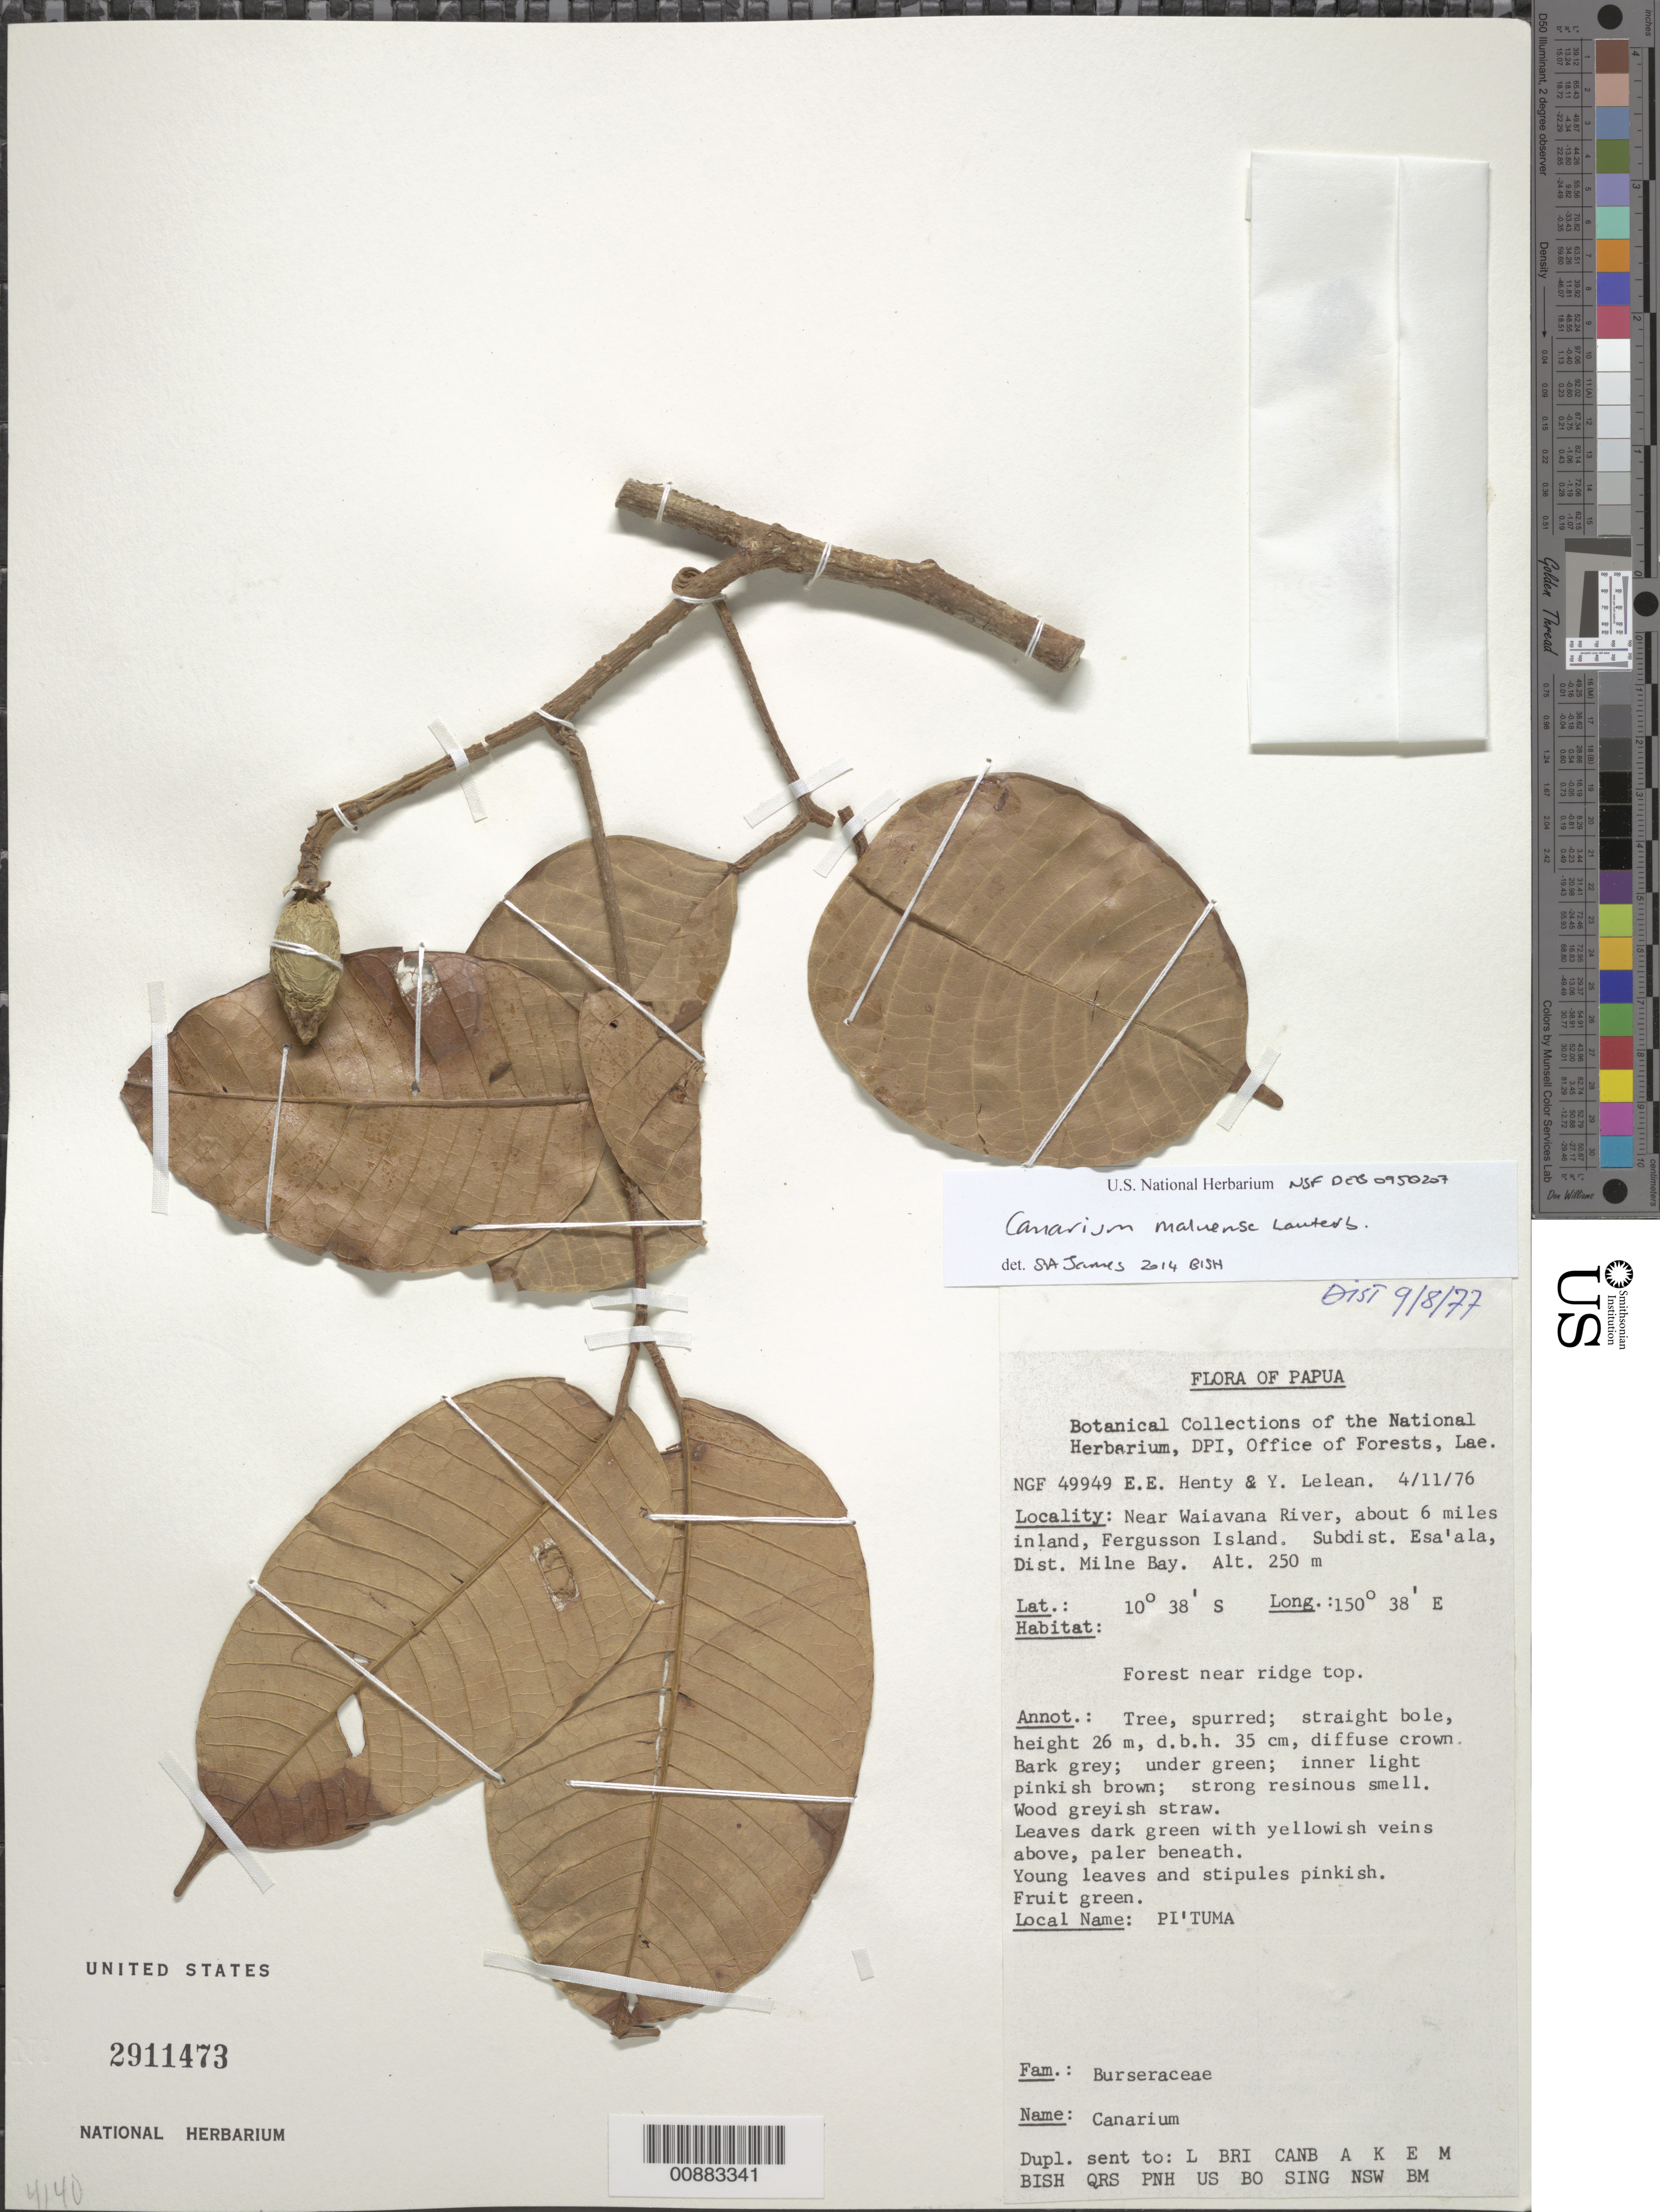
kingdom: Plantae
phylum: Tracheophyta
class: Magnoliopsida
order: Sapindales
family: Burseraceae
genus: Canarium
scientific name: Canarium sp.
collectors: E. Henty & Y. Lelean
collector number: NGF 49949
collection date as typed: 11 Apr 1976 or 04 Nov 1976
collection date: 1976-04-11 or 1976-11-04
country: Papua New Guinea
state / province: Milne Bay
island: Fergusson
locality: Near Waiavana River, about 6 miles inland, Subdist. Esa'ala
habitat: Forest nesr ridge top.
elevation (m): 250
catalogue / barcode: US 2911473